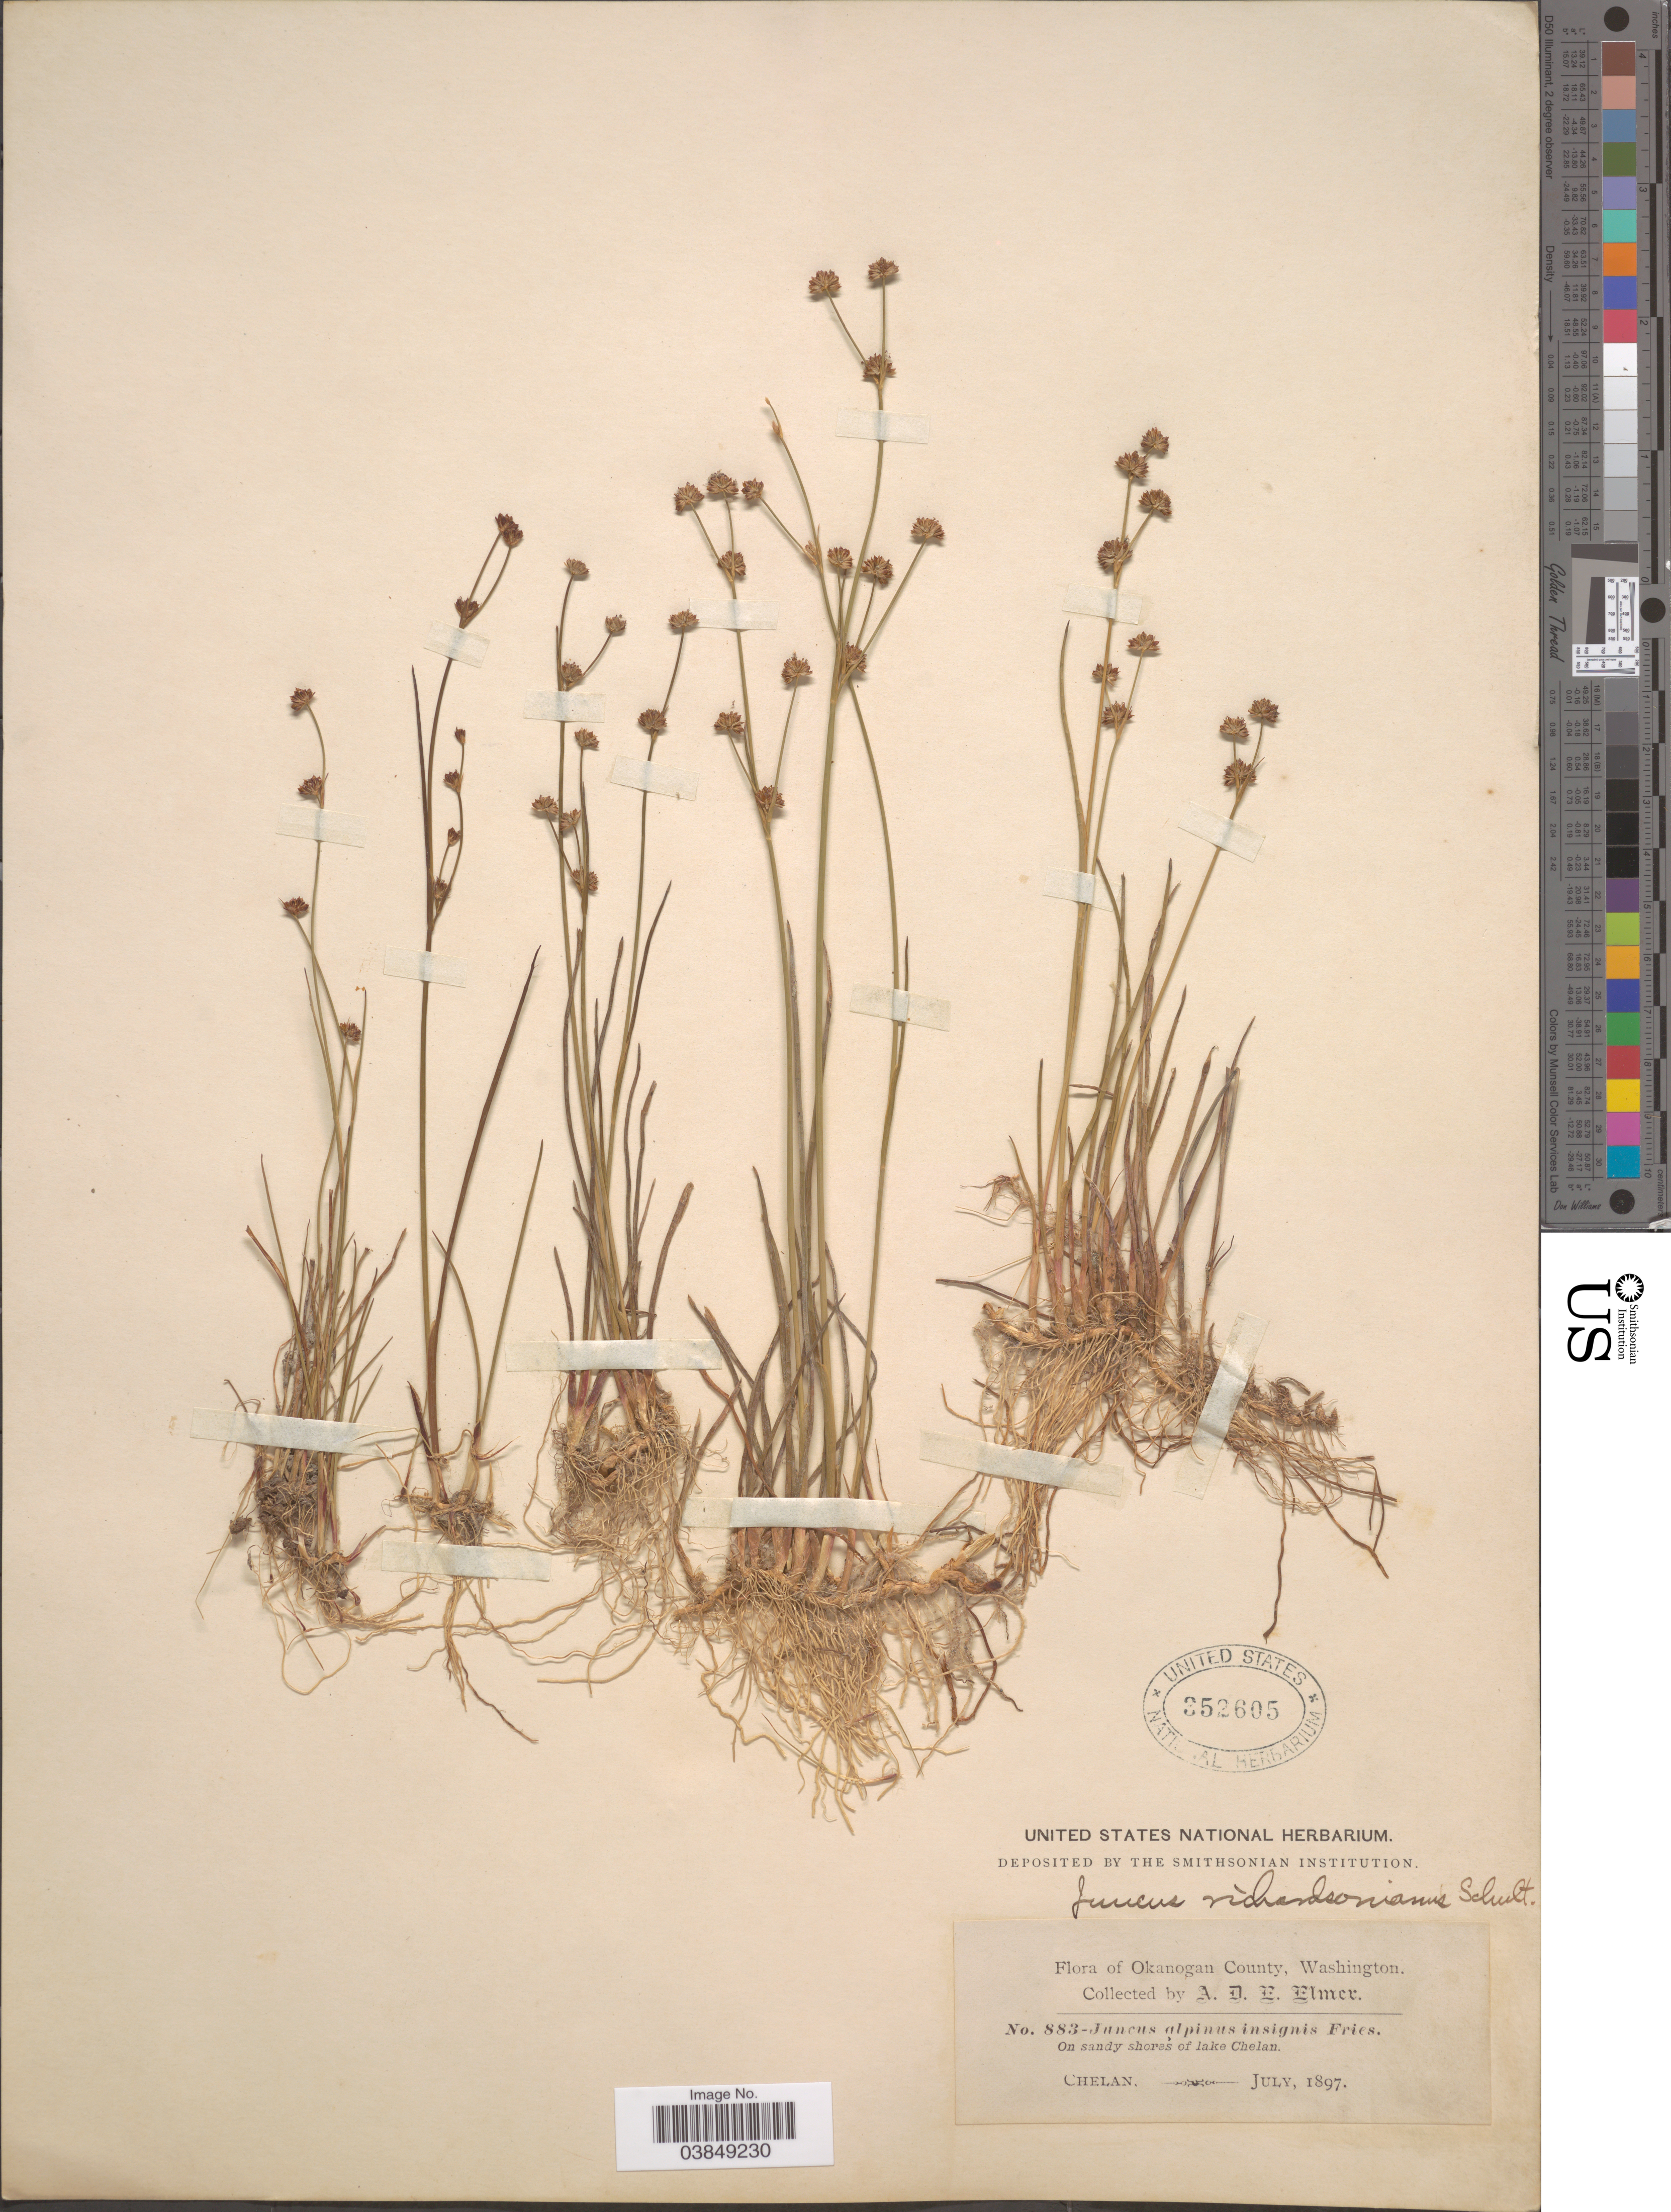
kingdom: Plantae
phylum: Tracheophyta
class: Liliopsida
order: Poales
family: Juncaceae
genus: Juncus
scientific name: Juncus alpinus var. rariflorus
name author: (Hartm.) Hartm.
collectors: A. D. E. Elmer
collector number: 883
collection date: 1897-07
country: United States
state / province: Washington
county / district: Chelan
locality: On sandy shores of Lake Chelan. Chelan.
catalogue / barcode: US 352605